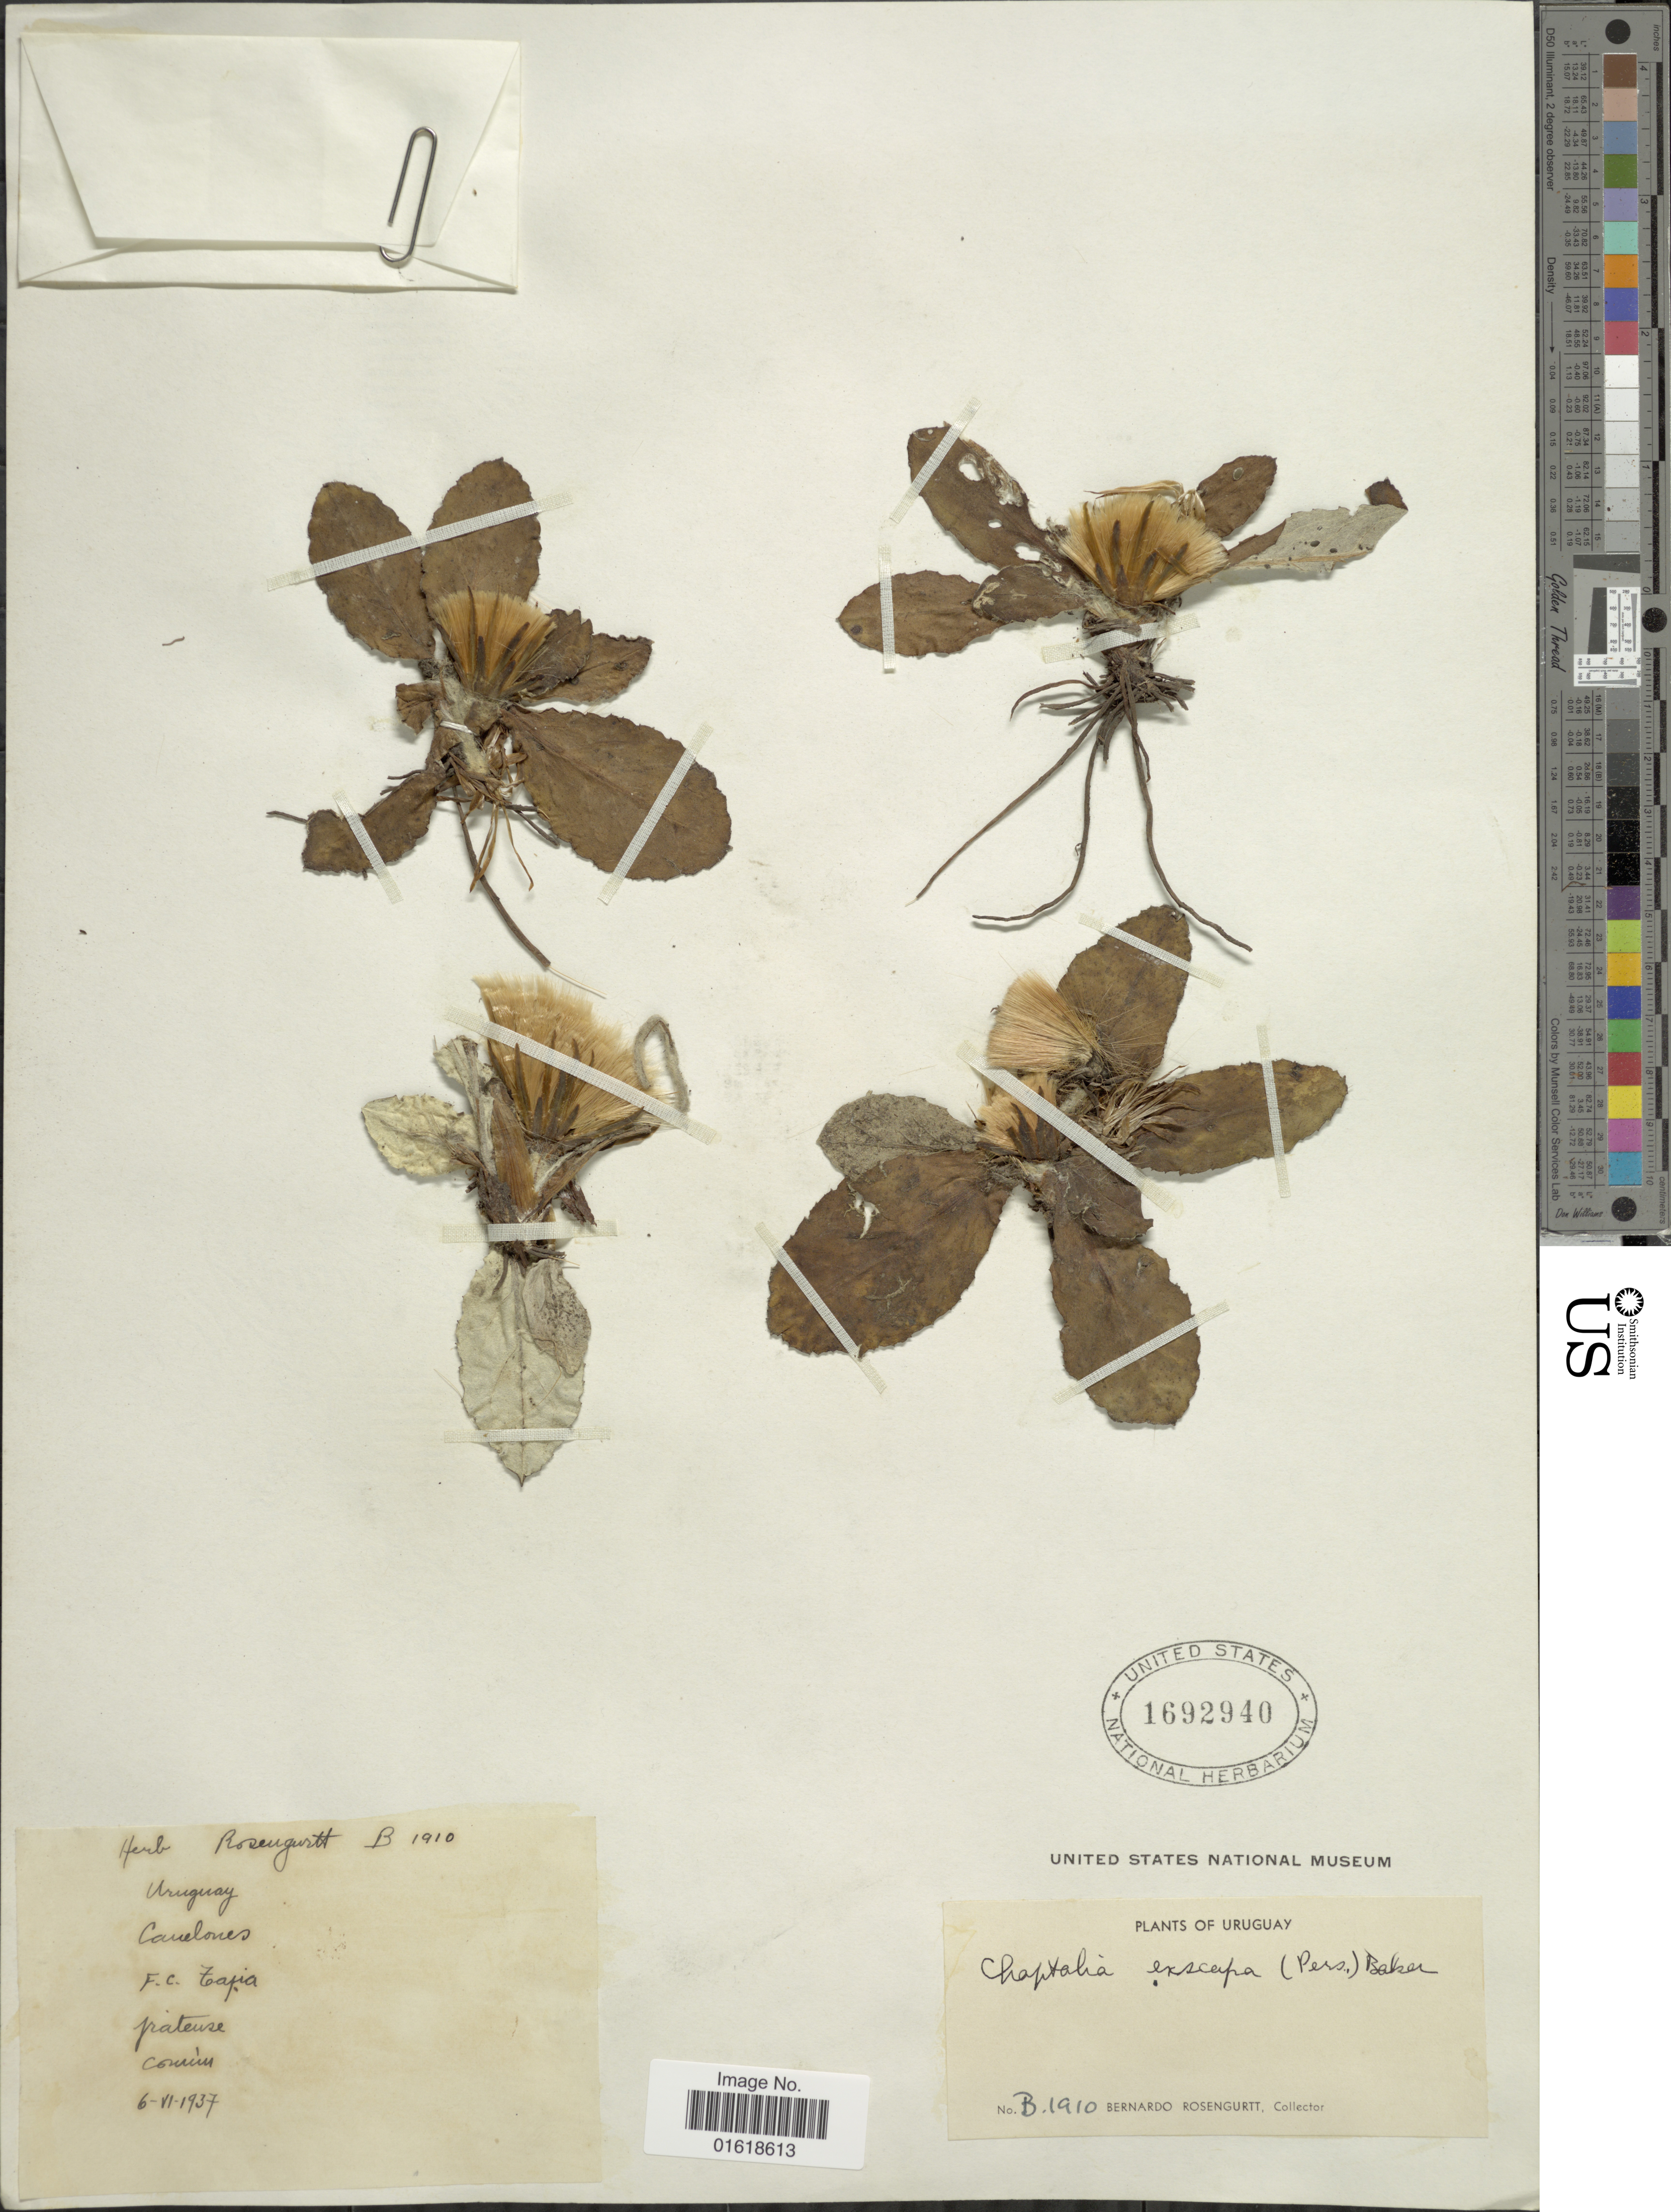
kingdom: Plantae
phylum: Tracheophyta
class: Magnoliopsida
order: Asterales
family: Asteraceae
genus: Chaptalia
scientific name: Chaptalia exscapa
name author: (Pers.) Baker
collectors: B. Rosengurtt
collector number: B1910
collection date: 1937-06-06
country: Uruguay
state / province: Canelones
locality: Canelones. F.C. Tajia.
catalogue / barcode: US 1692940